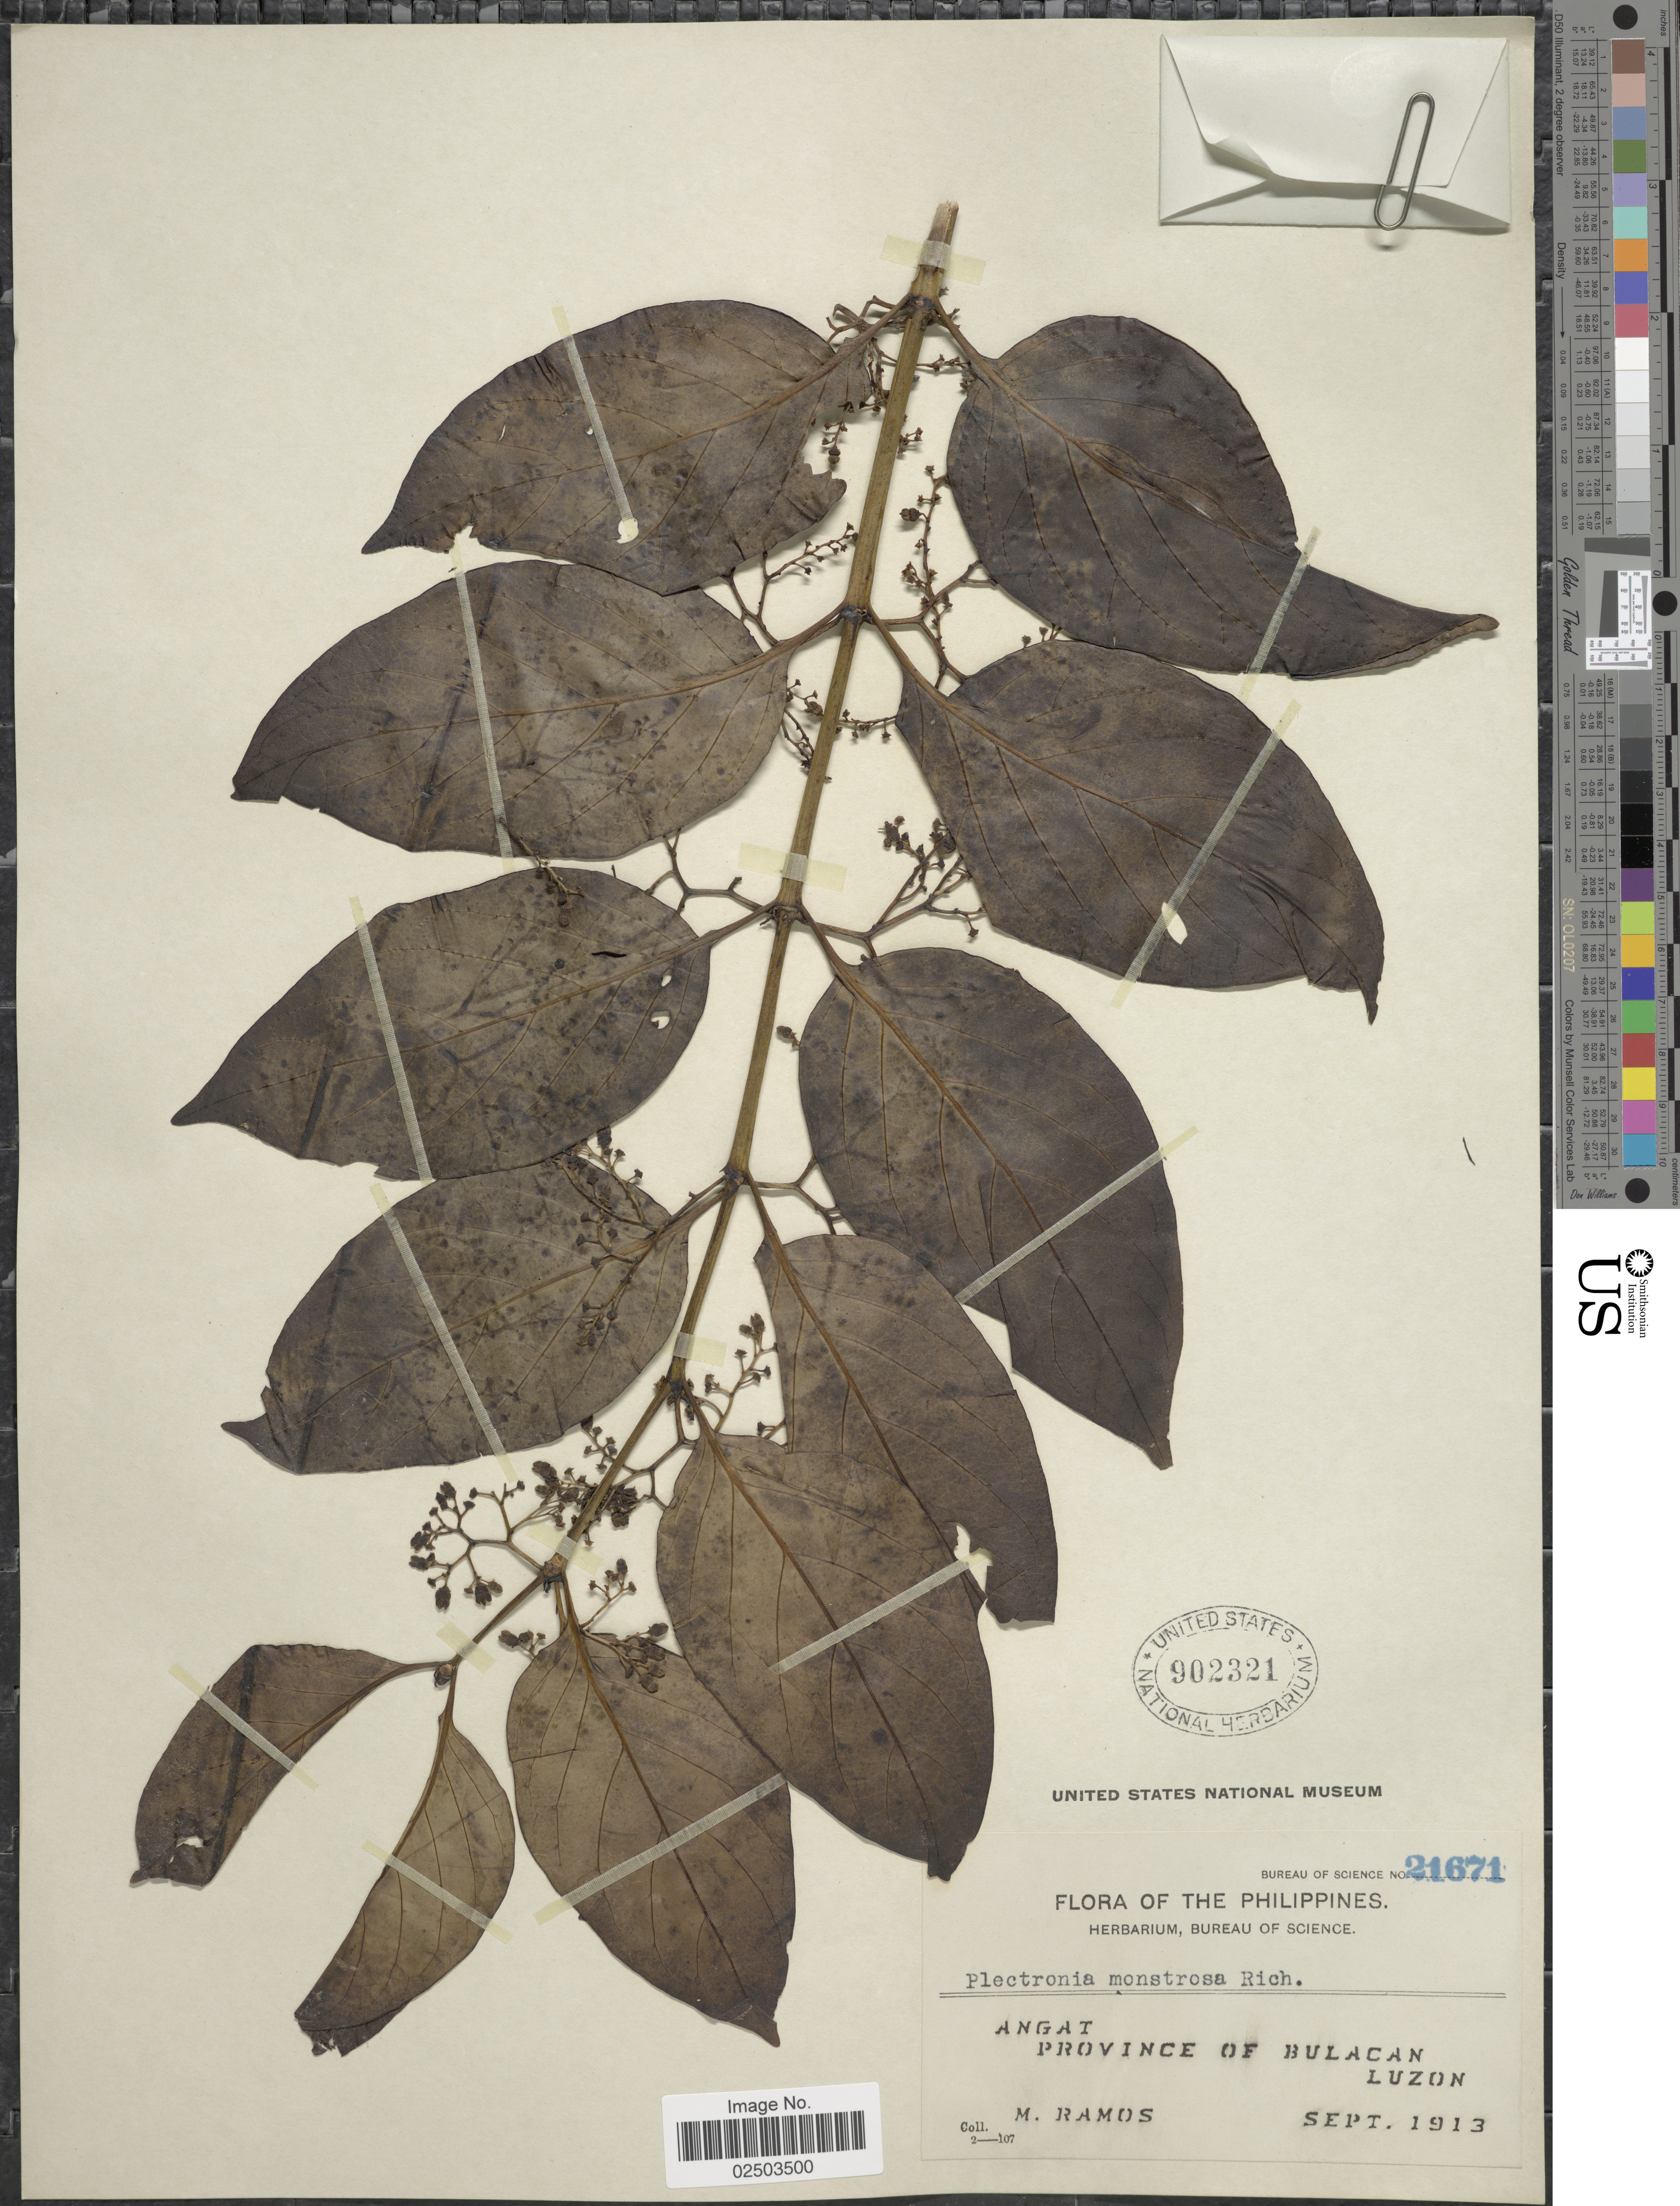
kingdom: Plantae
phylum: Tracheophyta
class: Magnoliopsida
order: Gentianales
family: Rubiaceae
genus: Canthium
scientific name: Canthium monstrosum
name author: (A. Rich.) Merr.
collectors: M. Ramos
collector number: Bureau of Scinece 21671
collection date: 1913-09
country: Philippines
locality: Angat, Province of Bulacan, Luzon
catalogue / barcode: US 902321